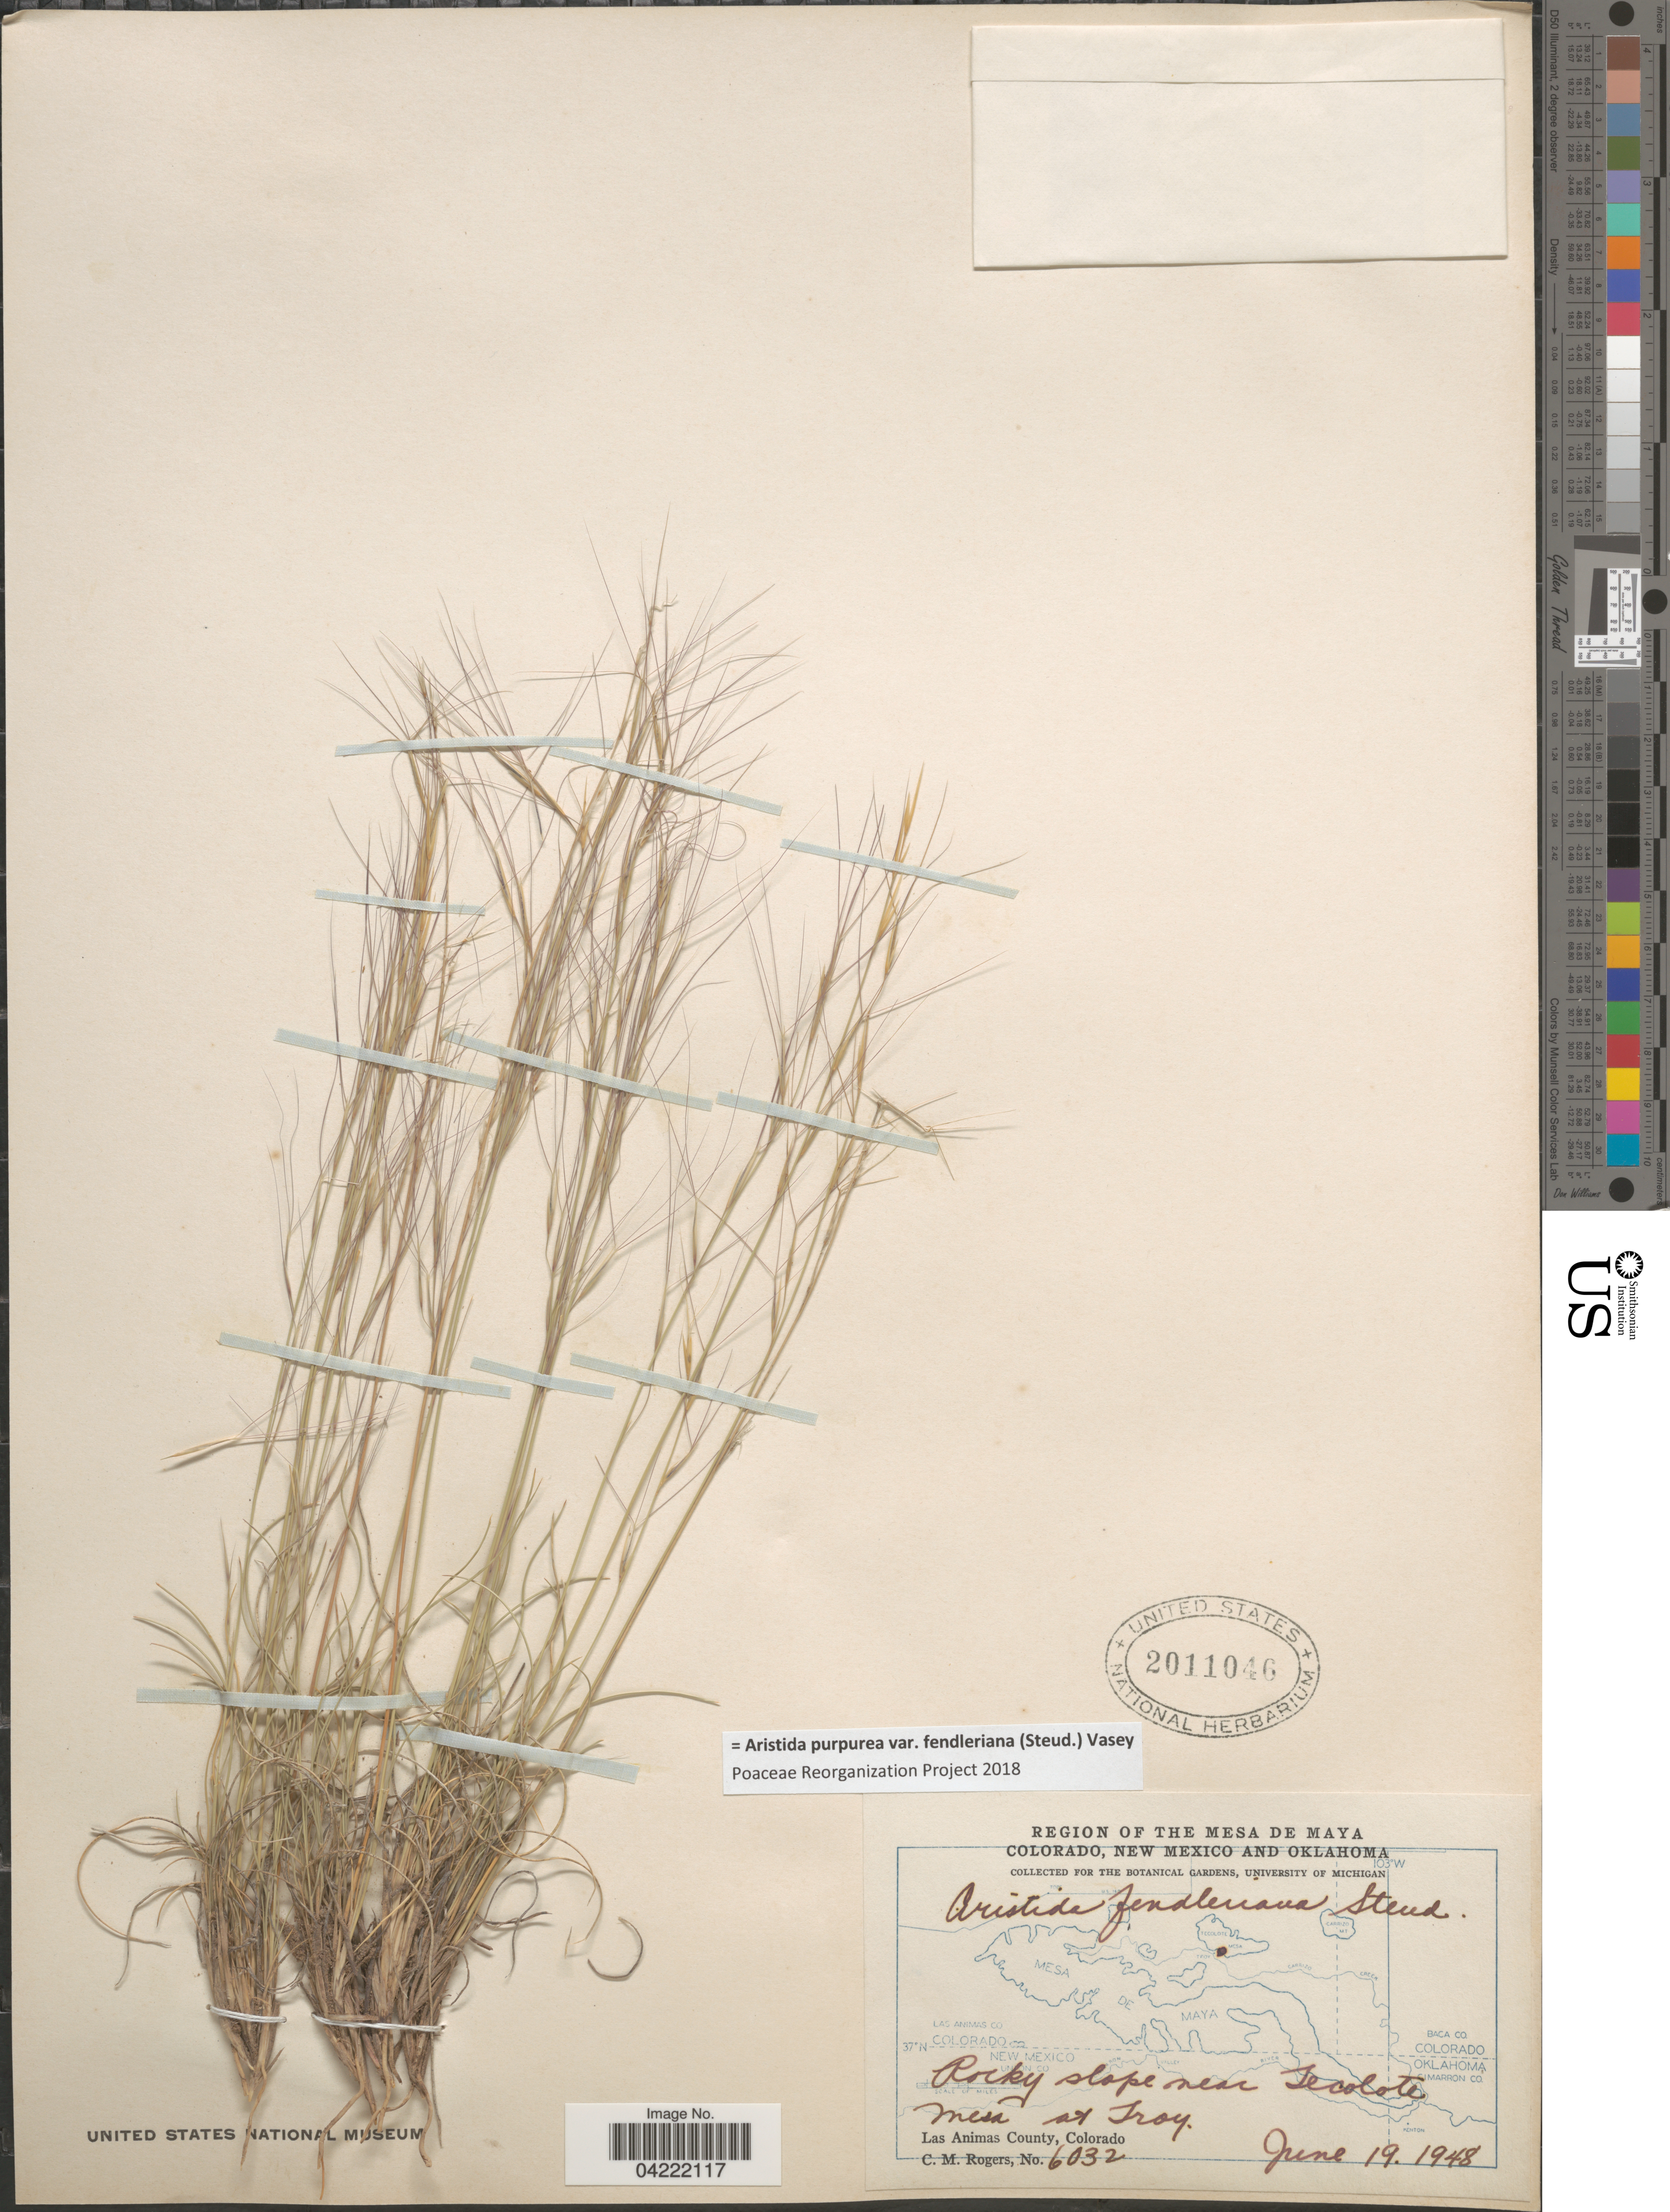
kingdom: Plantae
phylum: Tracheophyta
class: Liliopsida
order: Poales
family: Poaceae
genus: Aristida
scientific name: Aristida purpurea var. fendleriana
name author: (Steud.) Vasey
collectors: C. M. Rogers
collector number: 6032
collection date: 1948-06-19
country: United States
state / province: Colorado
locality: Region Of The Mesa De Maya. Rocky slope near Tecolote mesa at Troy. Las Animas County.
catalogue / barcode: US 2011046